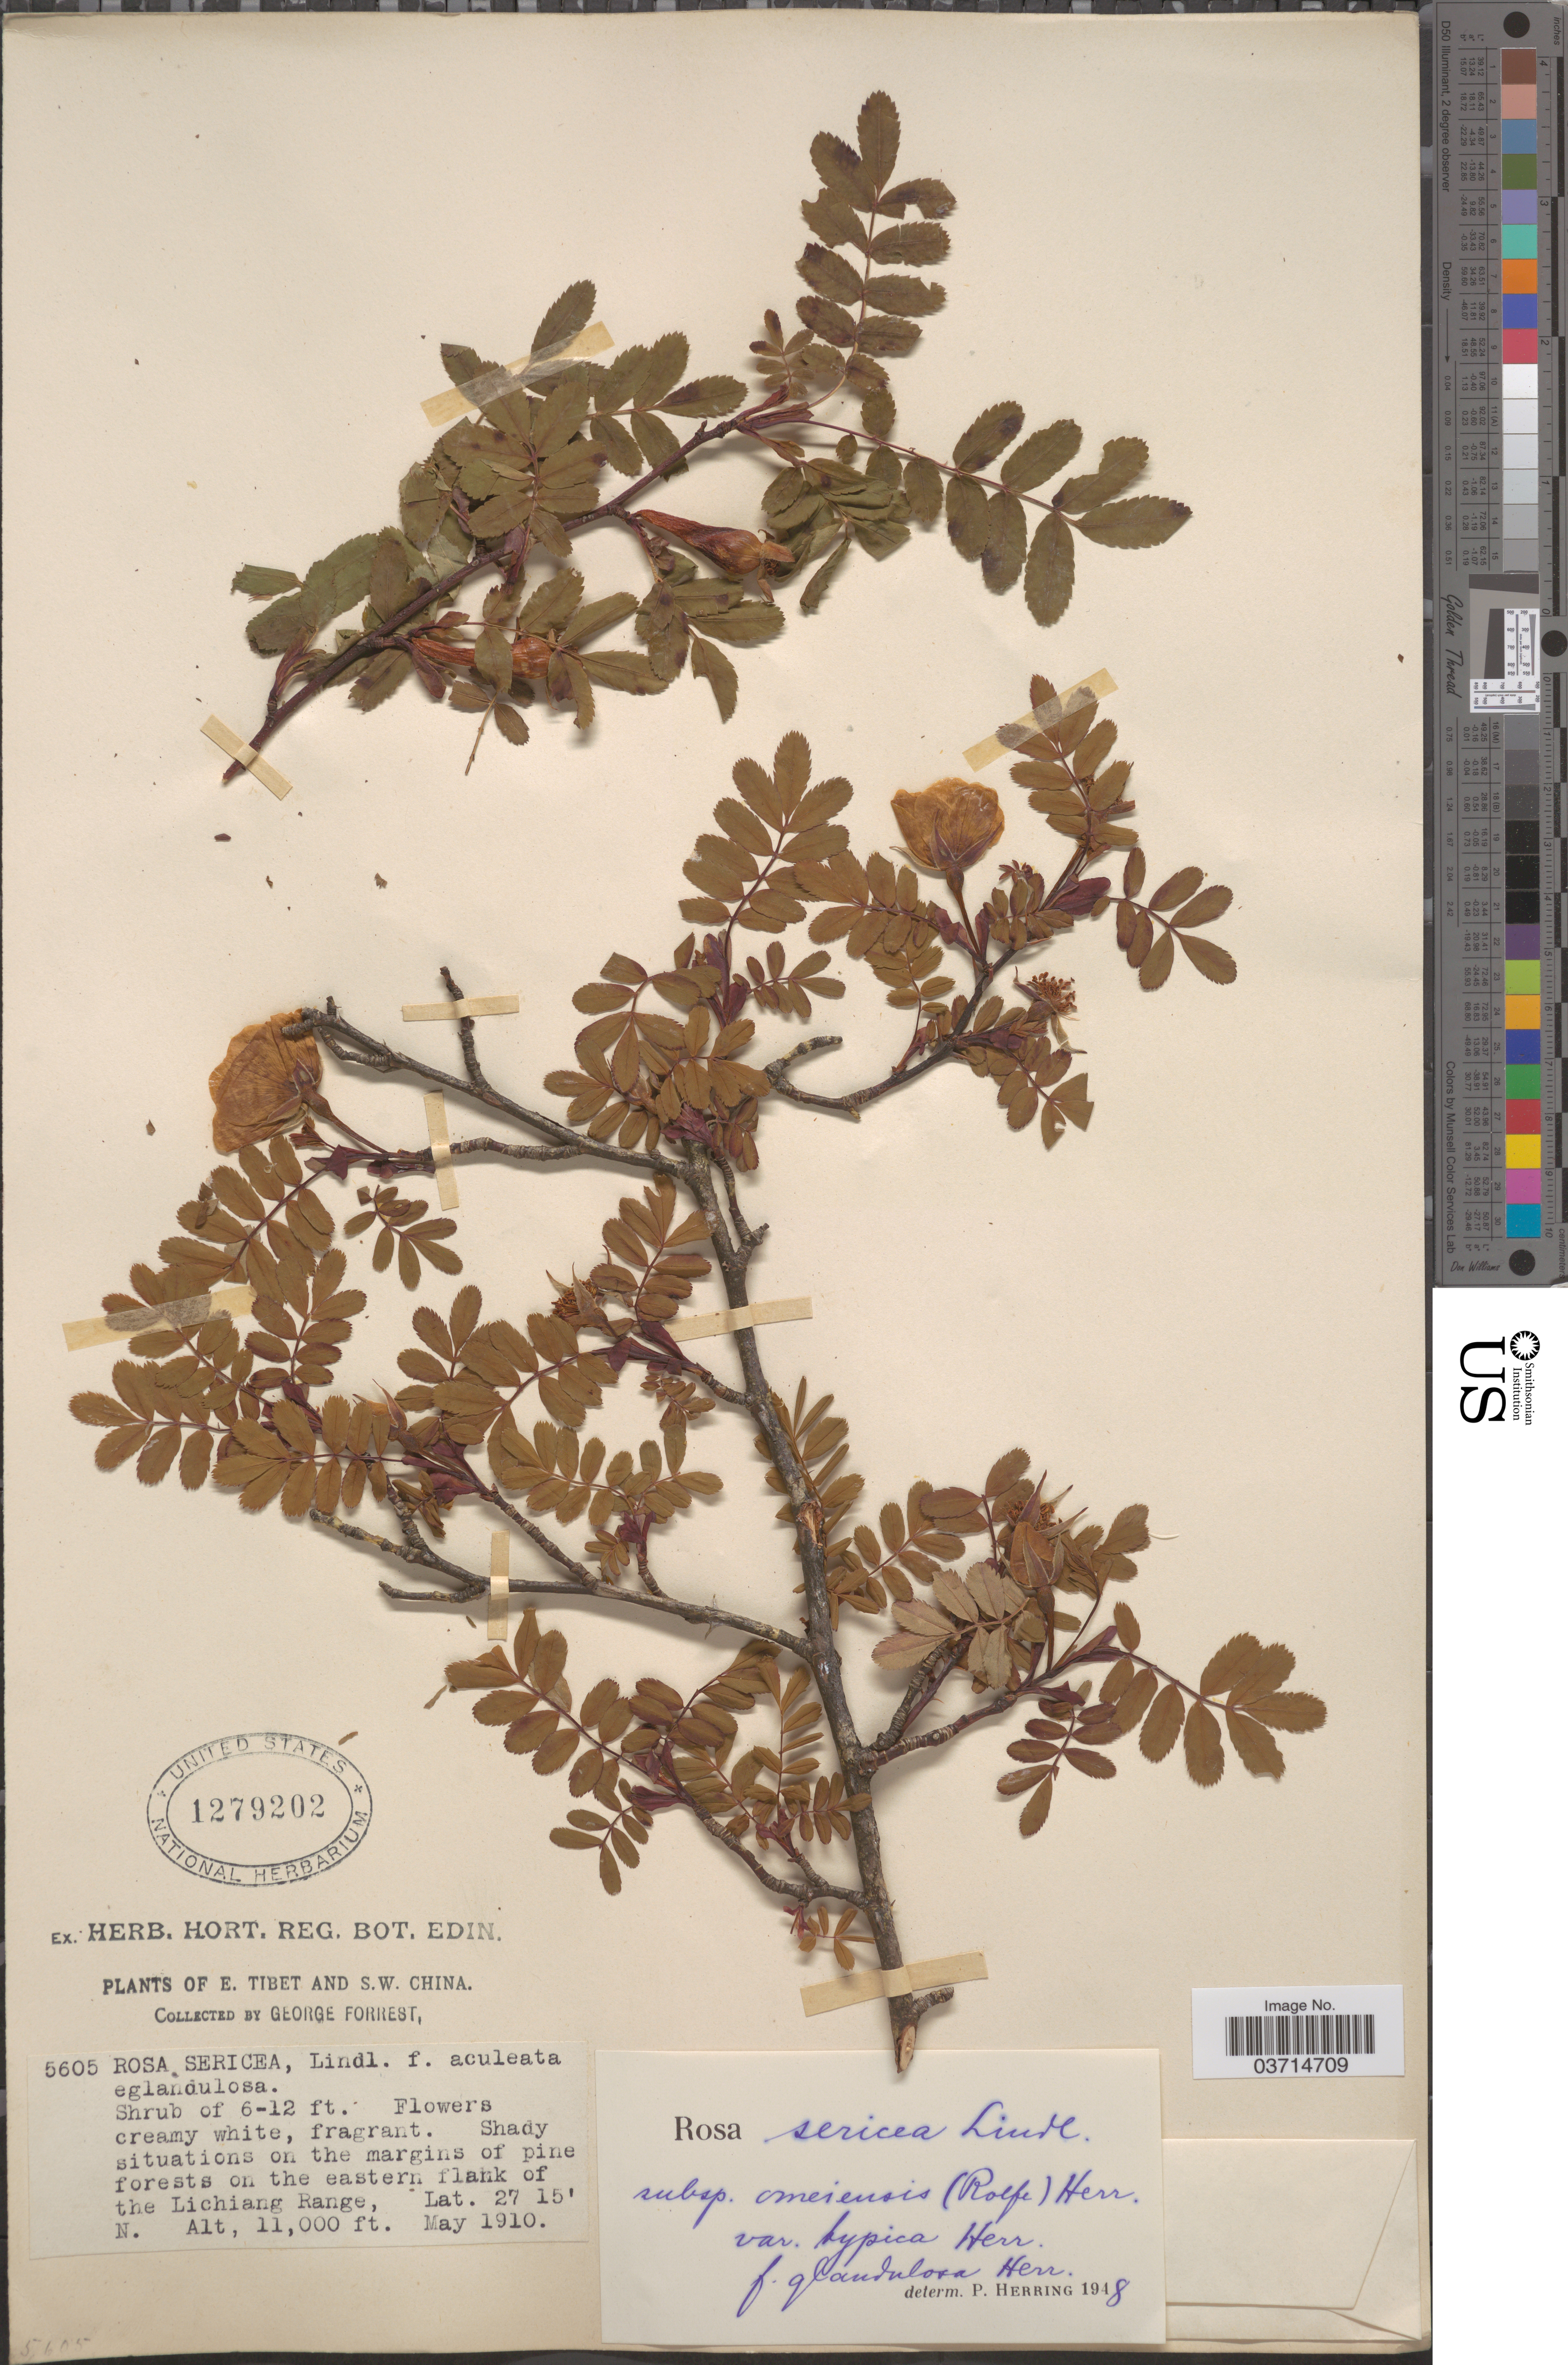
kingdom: Plantae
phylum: Tracheophyta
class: Magnoliopsida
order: Rosales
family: Rosaceae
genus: Rosa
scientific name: Rosa omeiensis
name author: Rolfe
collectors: G. Forrest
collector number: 5605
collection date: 1910-05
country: China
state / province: Xizang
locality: E. Tibet and S.W. China. On the eastern flank of the Lichiang Range.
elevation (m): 3353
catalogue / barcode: US 1279202